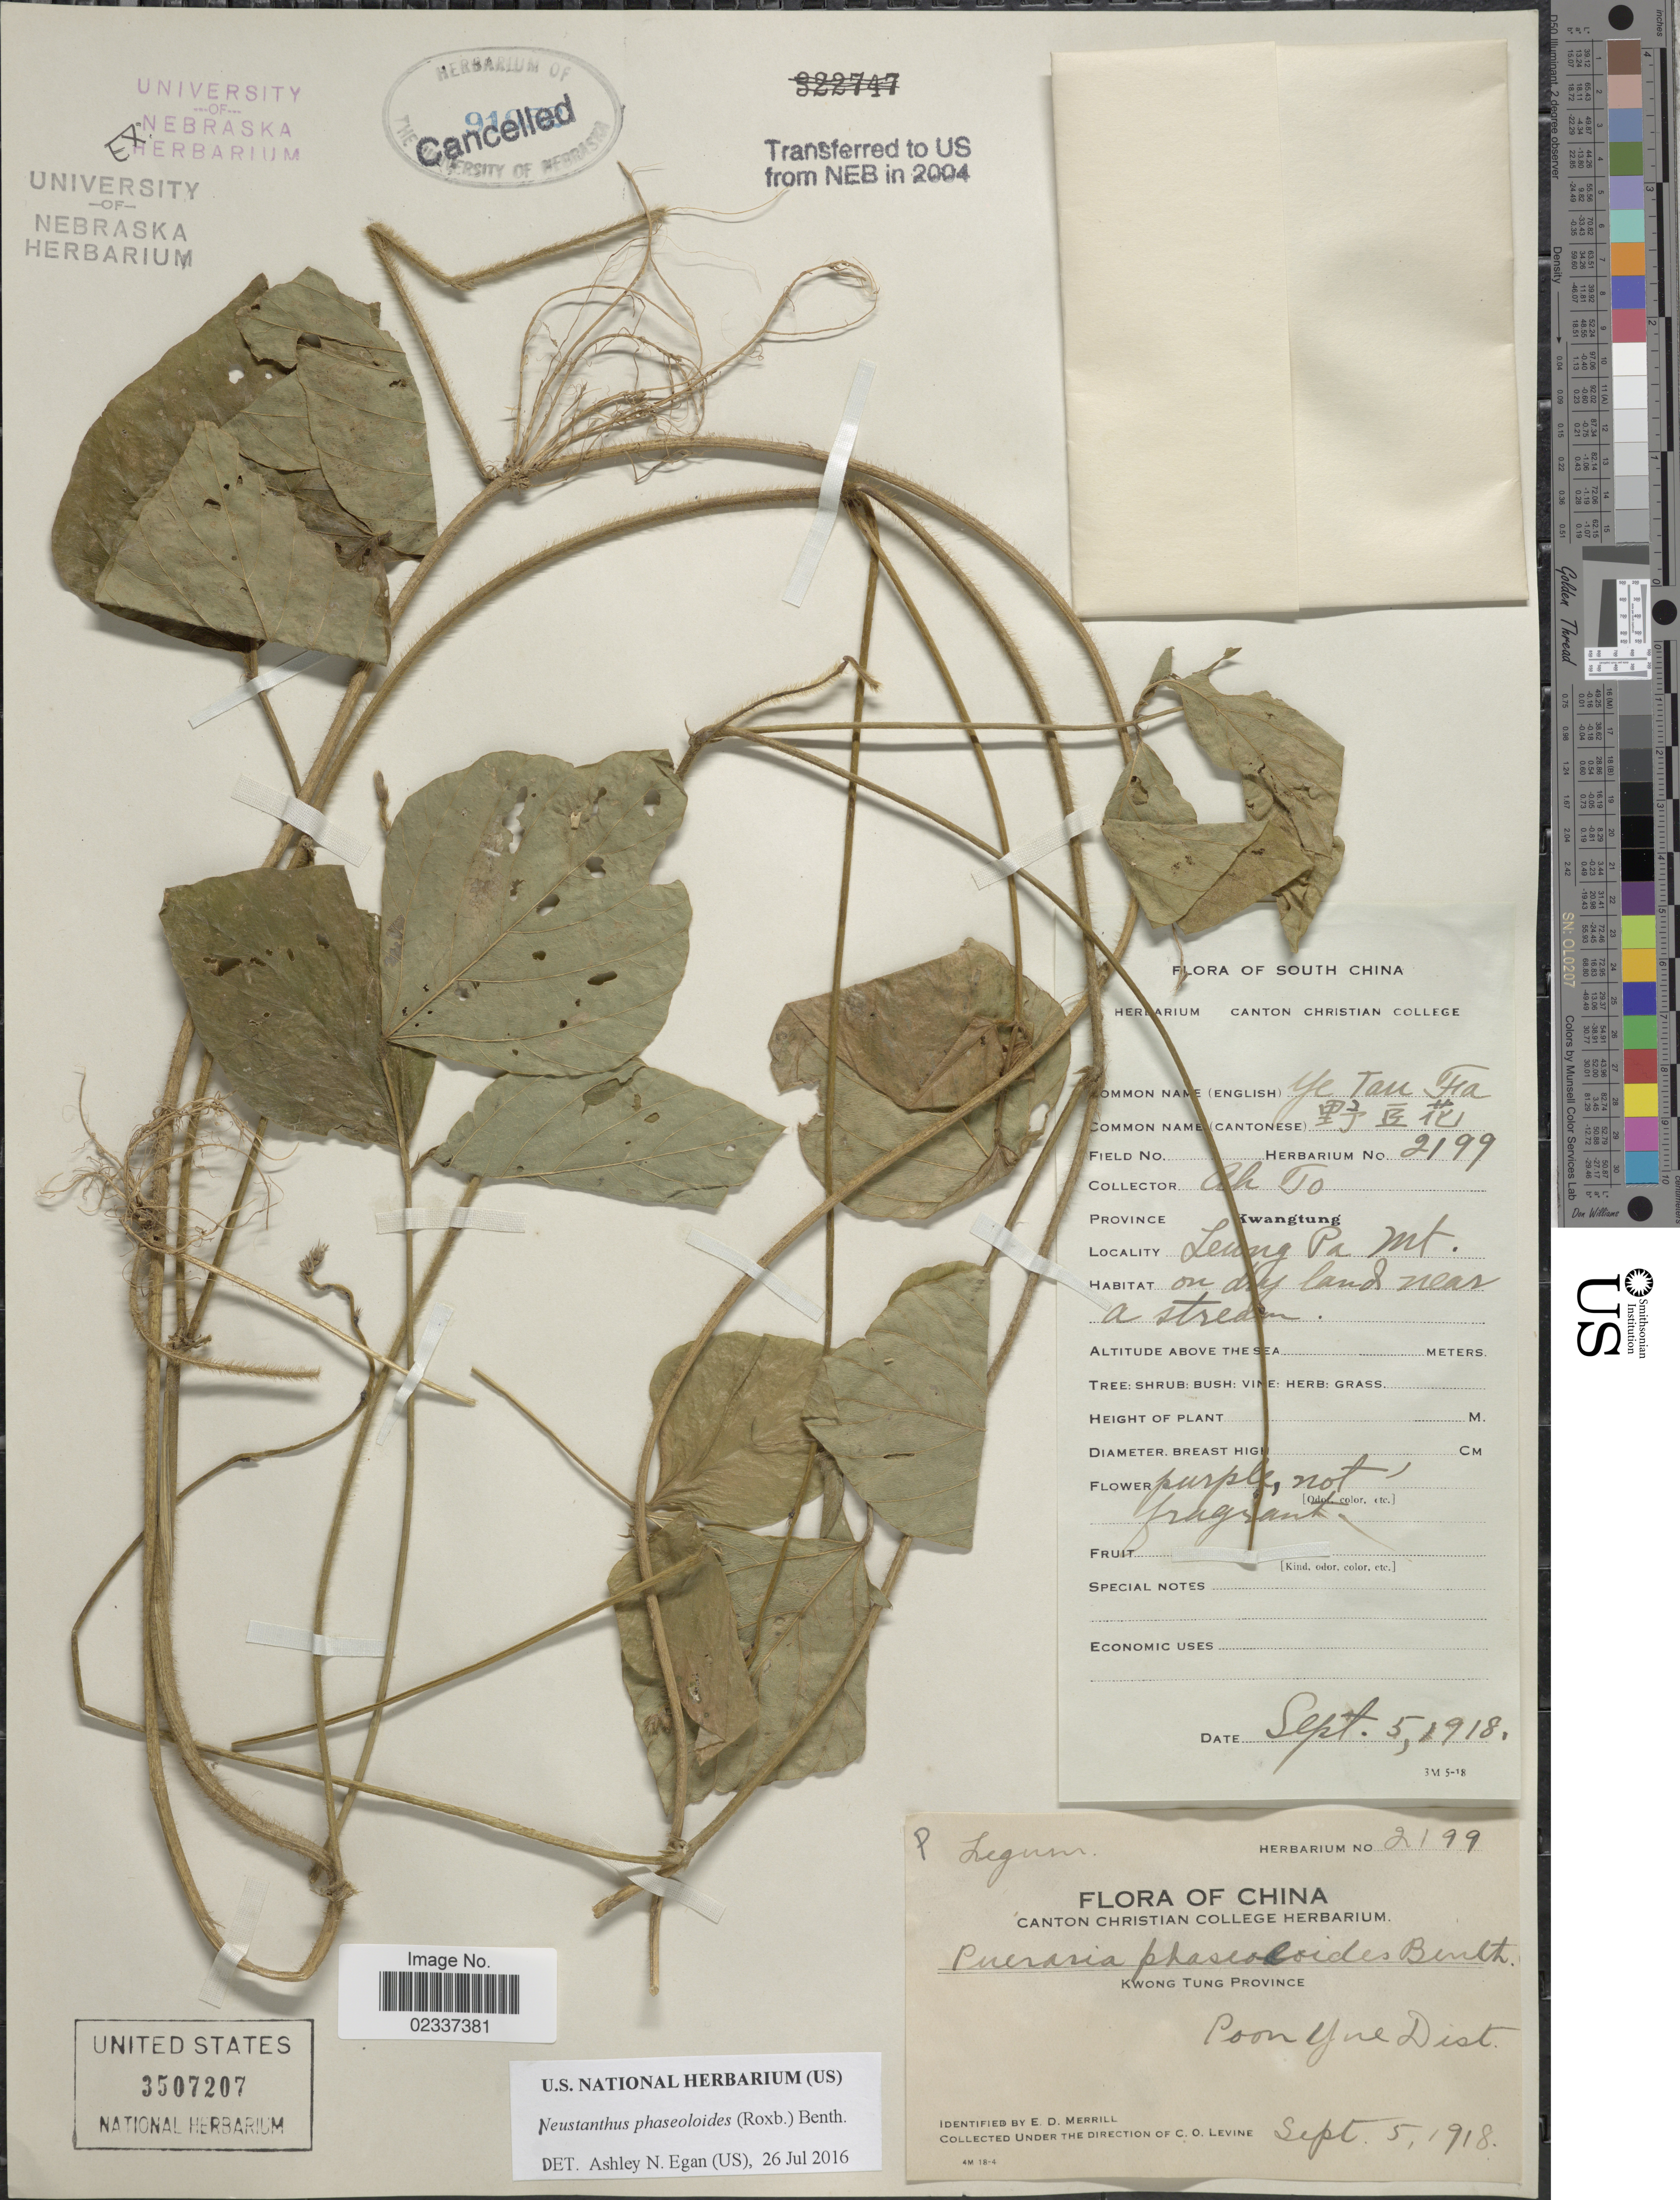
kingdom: Plantae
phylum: Tracheophyta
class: Magnoliopsida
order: Fabales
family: Fabaceae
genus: Neustanthus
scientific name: Neustanthus phaseoloides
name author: (Roxb.) Benth.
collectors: A. To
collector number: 2199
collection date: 1918-09-05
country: China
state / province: Guangdong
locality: Kwong Tung Province, Poon Yue Dist., Leung Pa Mt., South China.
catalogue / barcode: US 3507207